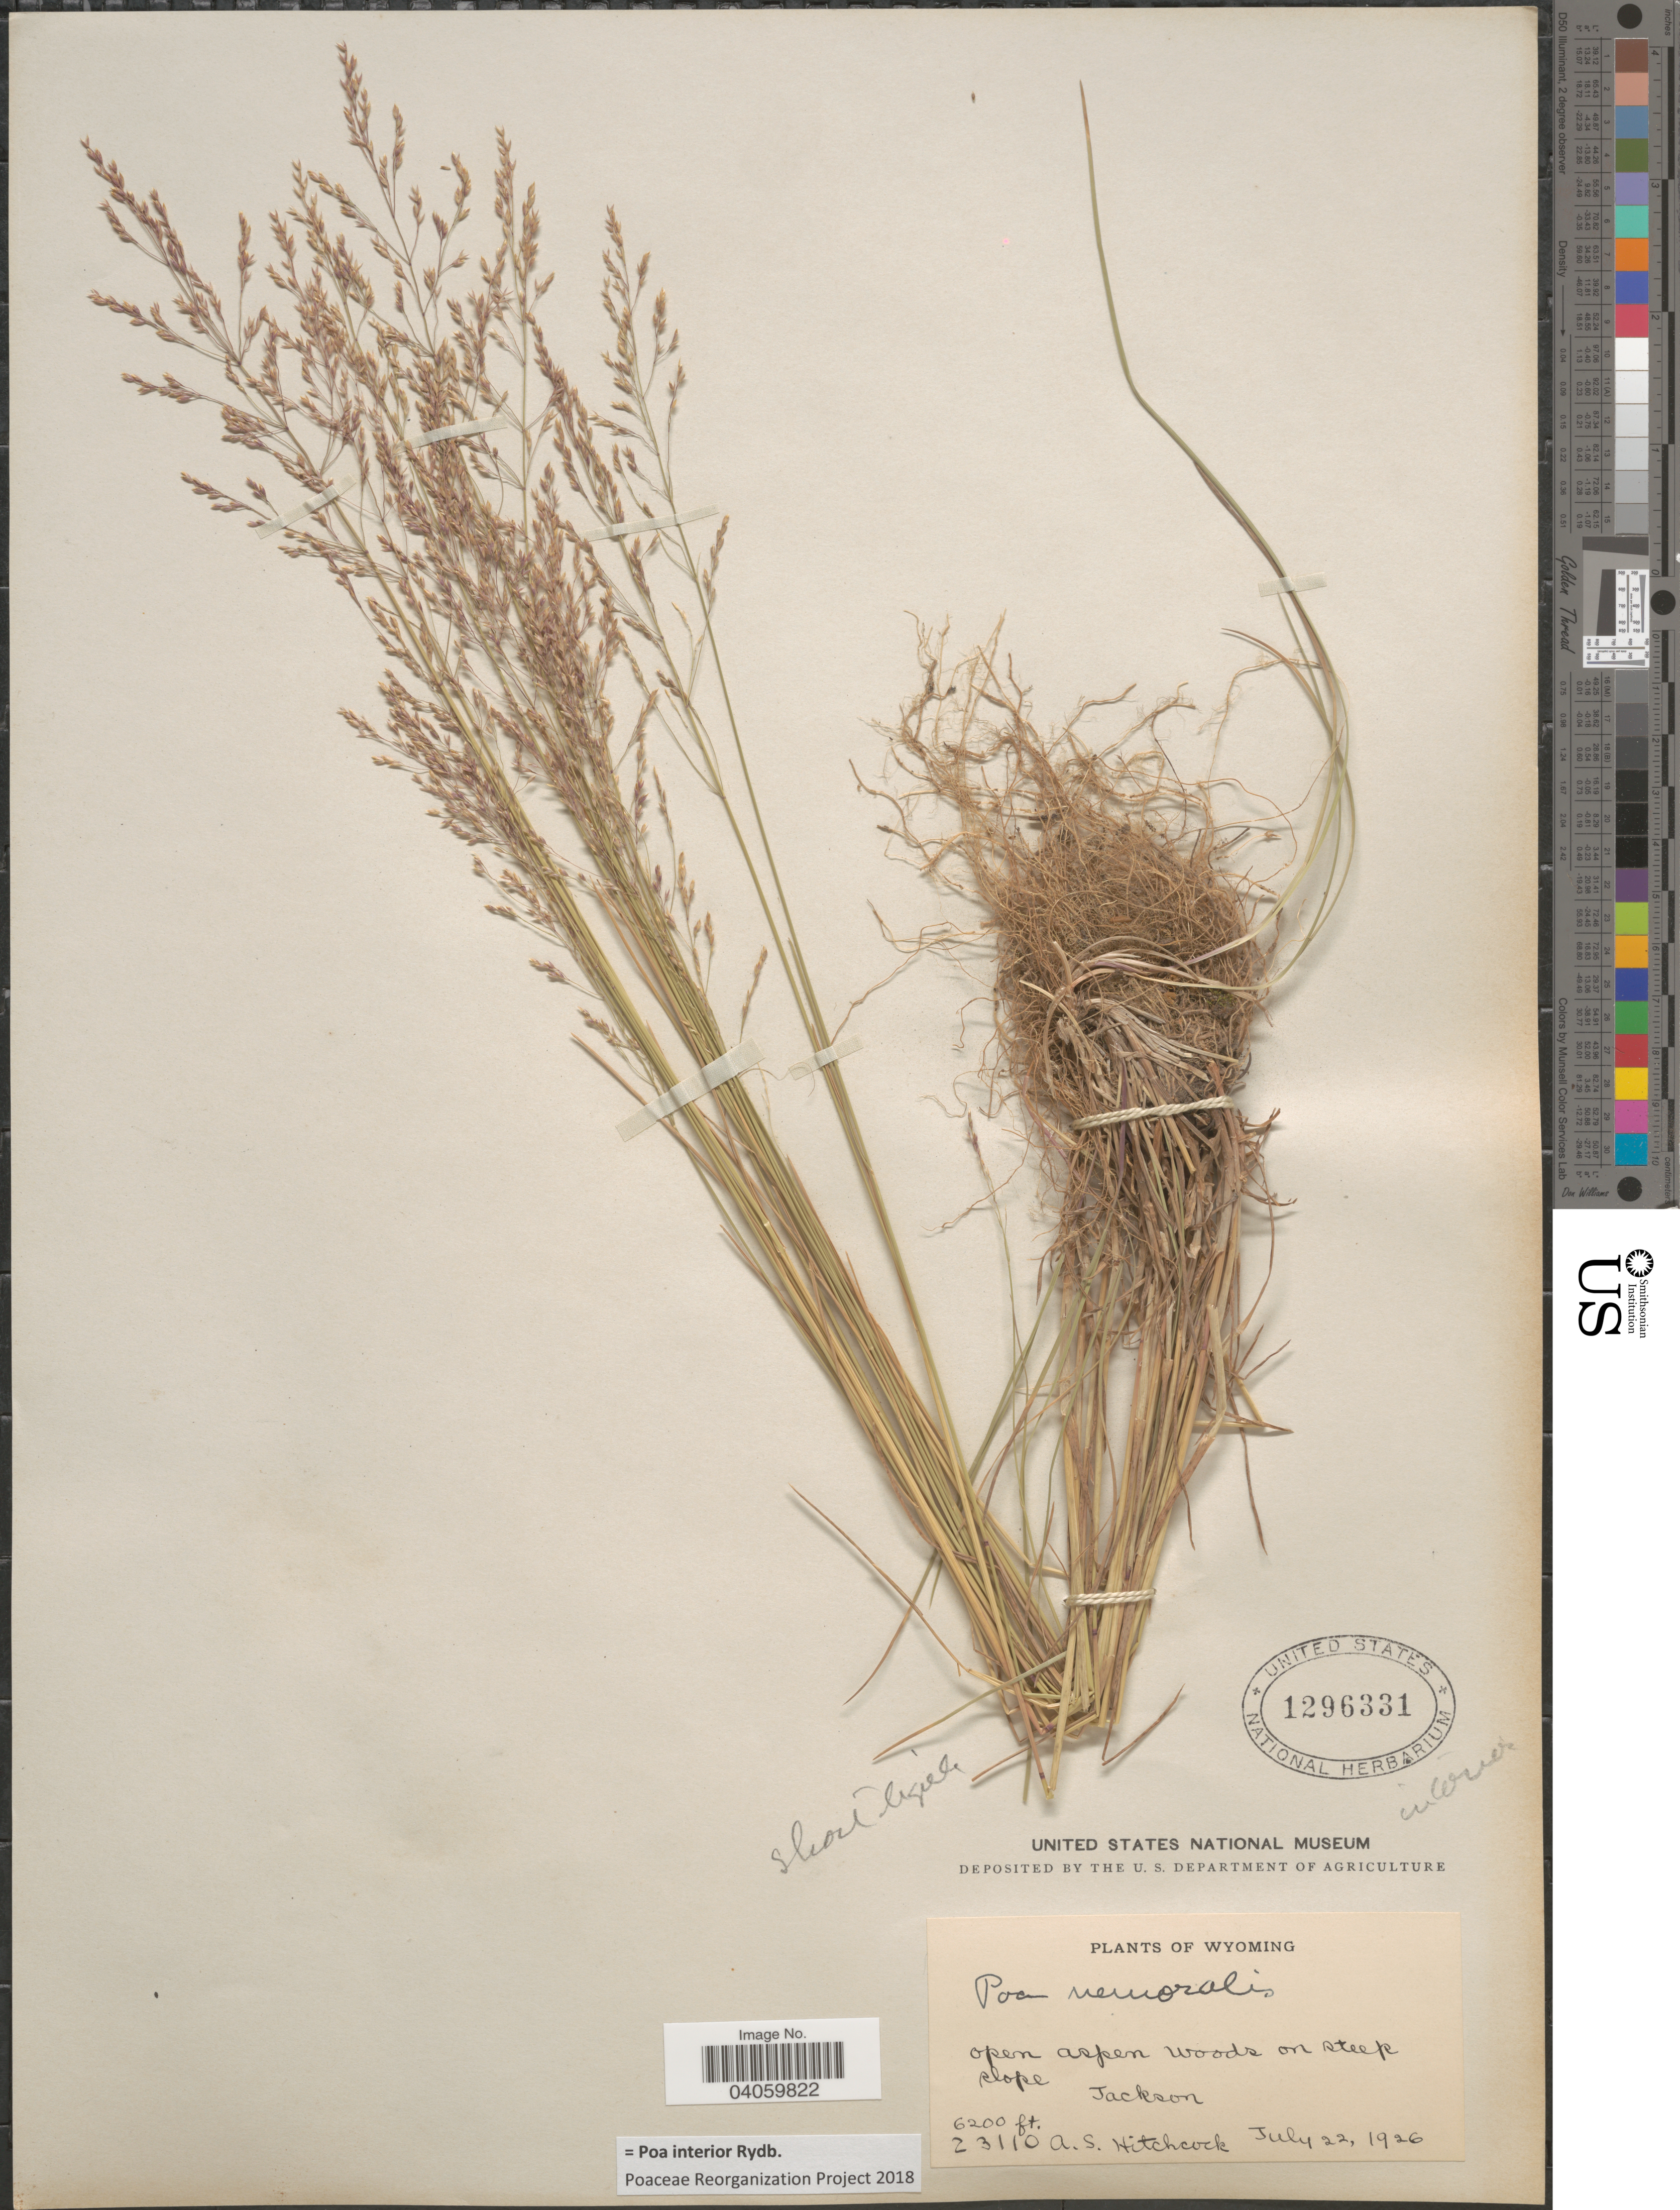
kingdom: Plantae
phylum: Tracheophyta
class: Liliopsida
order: Poales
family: Poaceae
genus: Poa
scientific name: Poa interior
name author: Rydb.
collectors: A. S. Hitchcock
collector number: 23110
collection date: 1936-07-22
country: United States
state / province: Wyoming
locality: Jackson.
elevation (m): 1890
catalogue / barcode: US 1296331